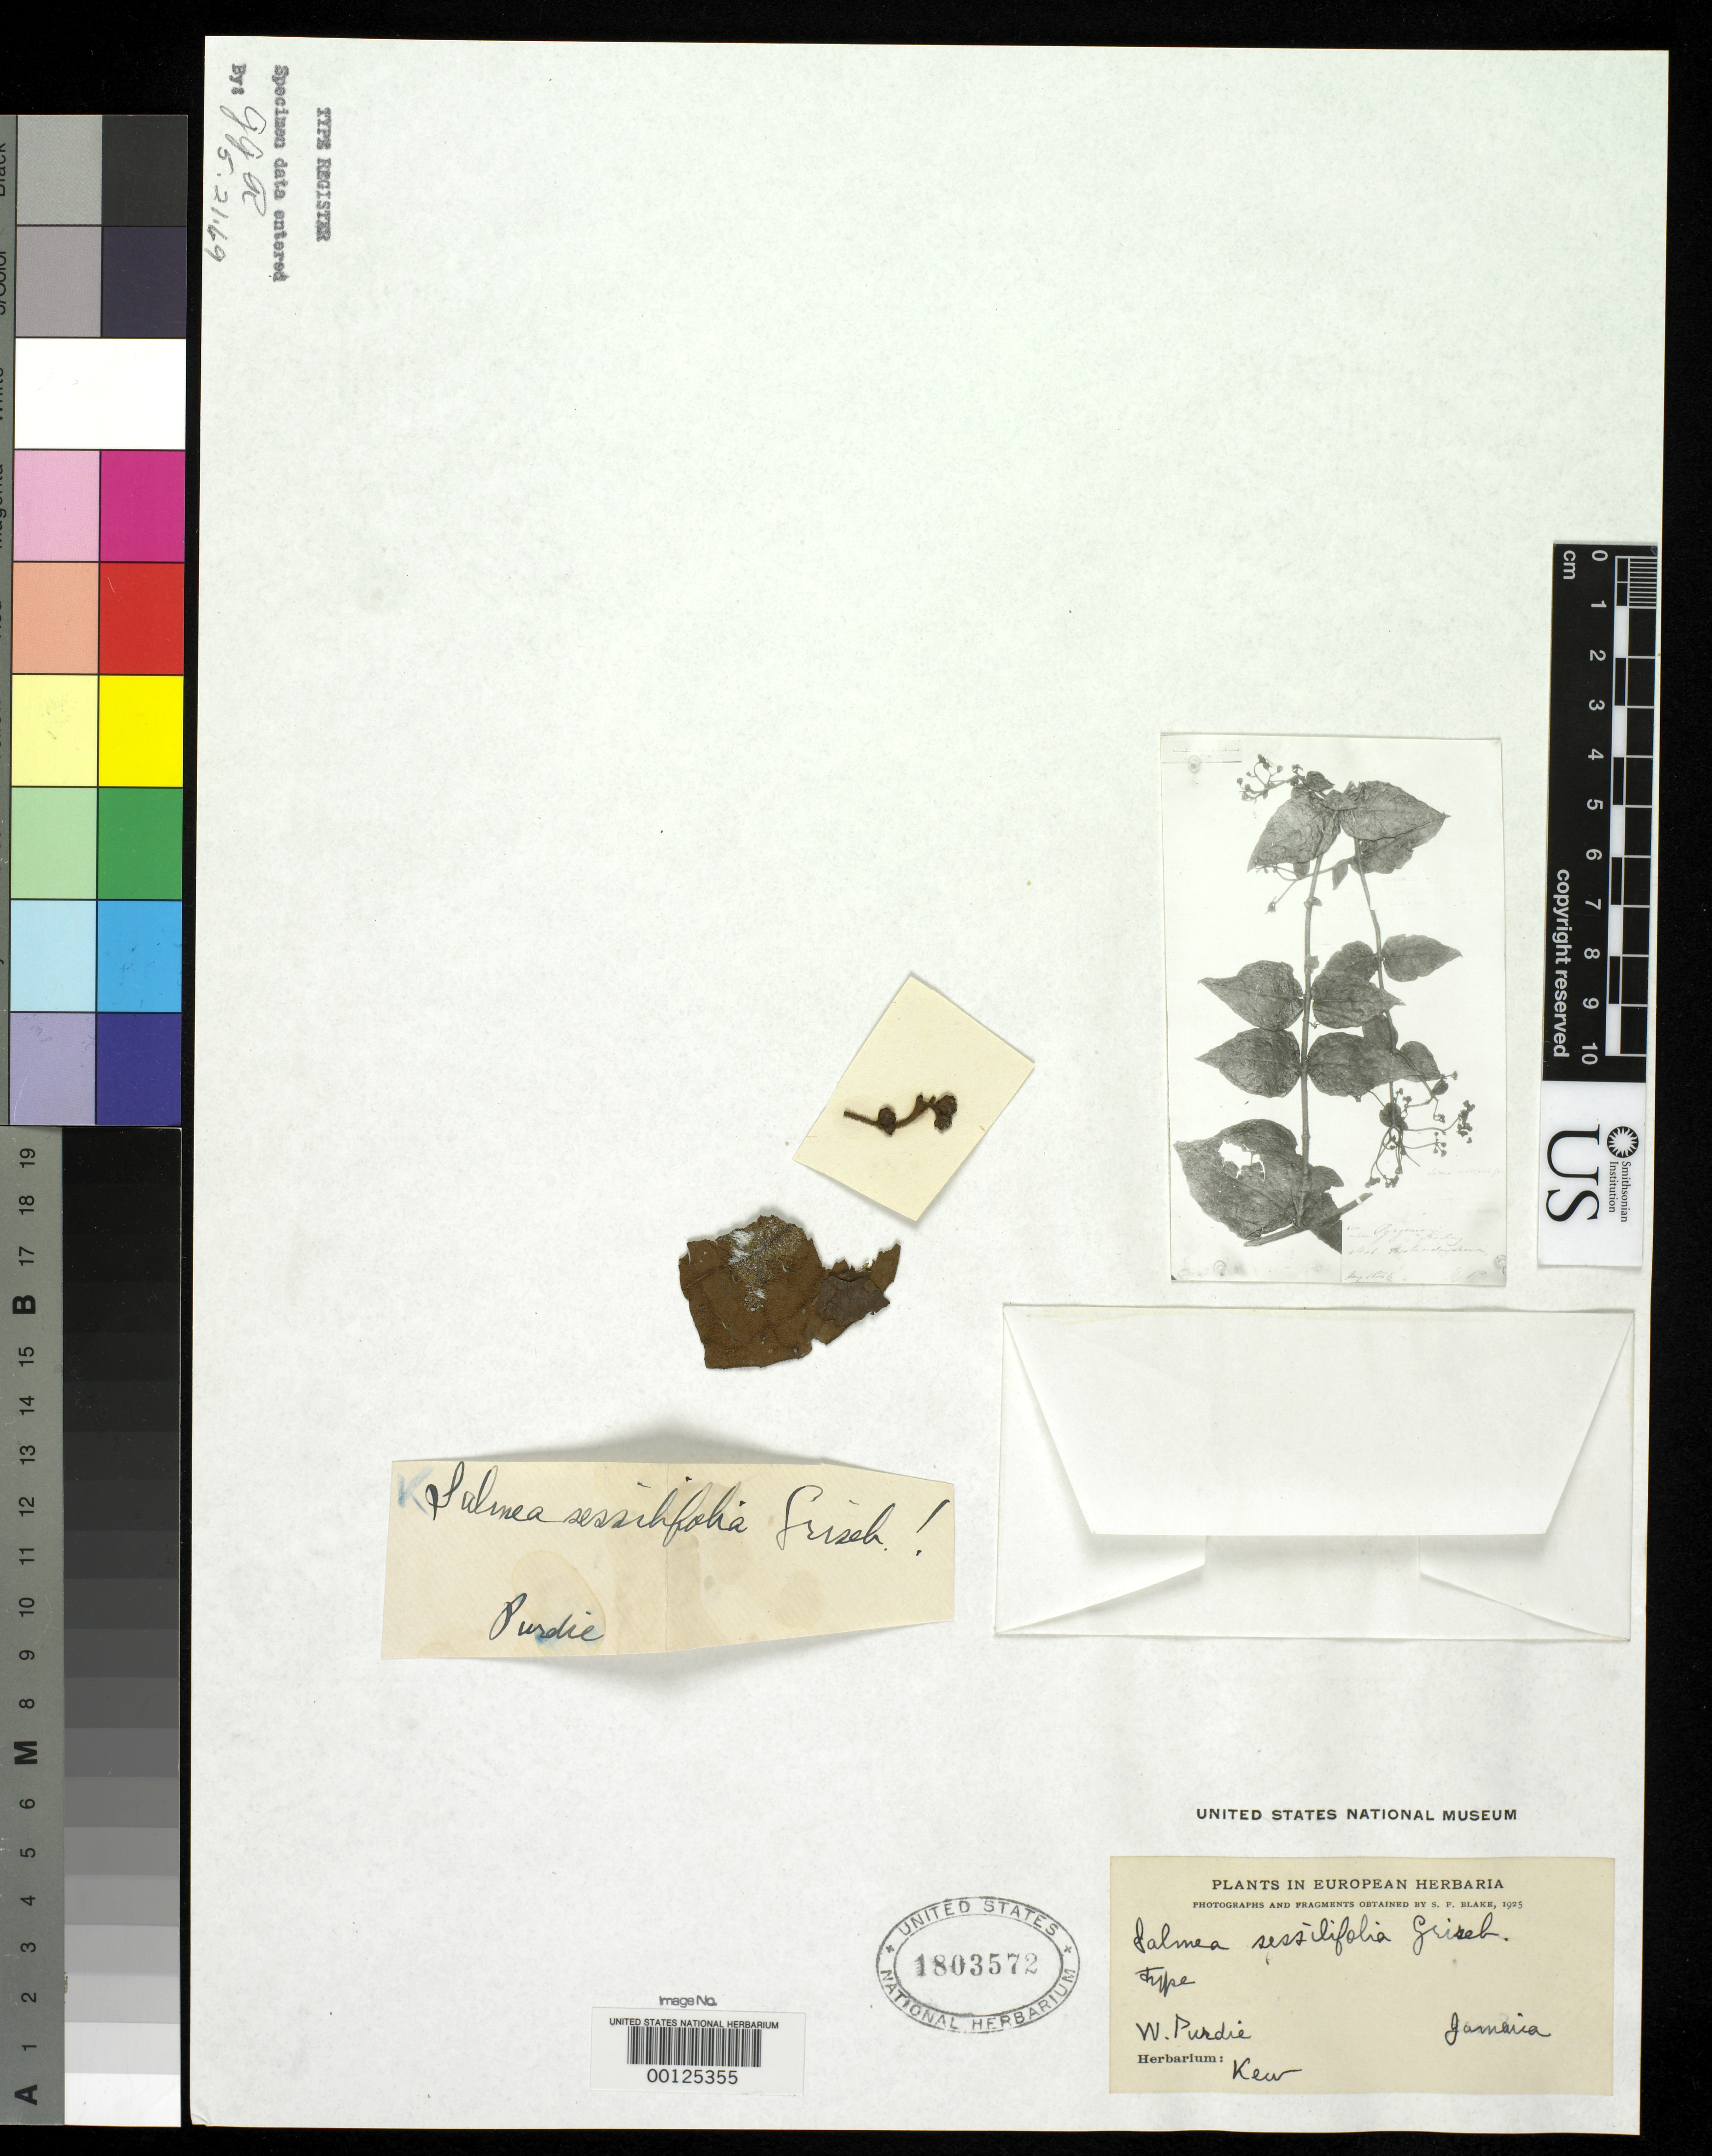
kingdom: Plantae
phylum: Tracheophyta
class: Magnoliopsida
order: Asterales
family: Asteraceae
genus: Salmea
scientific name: Salmea sessilifolia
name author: Griseb.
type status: Type Material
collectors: W. Purdie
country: Jamaica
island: Greater Antilles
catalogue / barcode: US 1803572